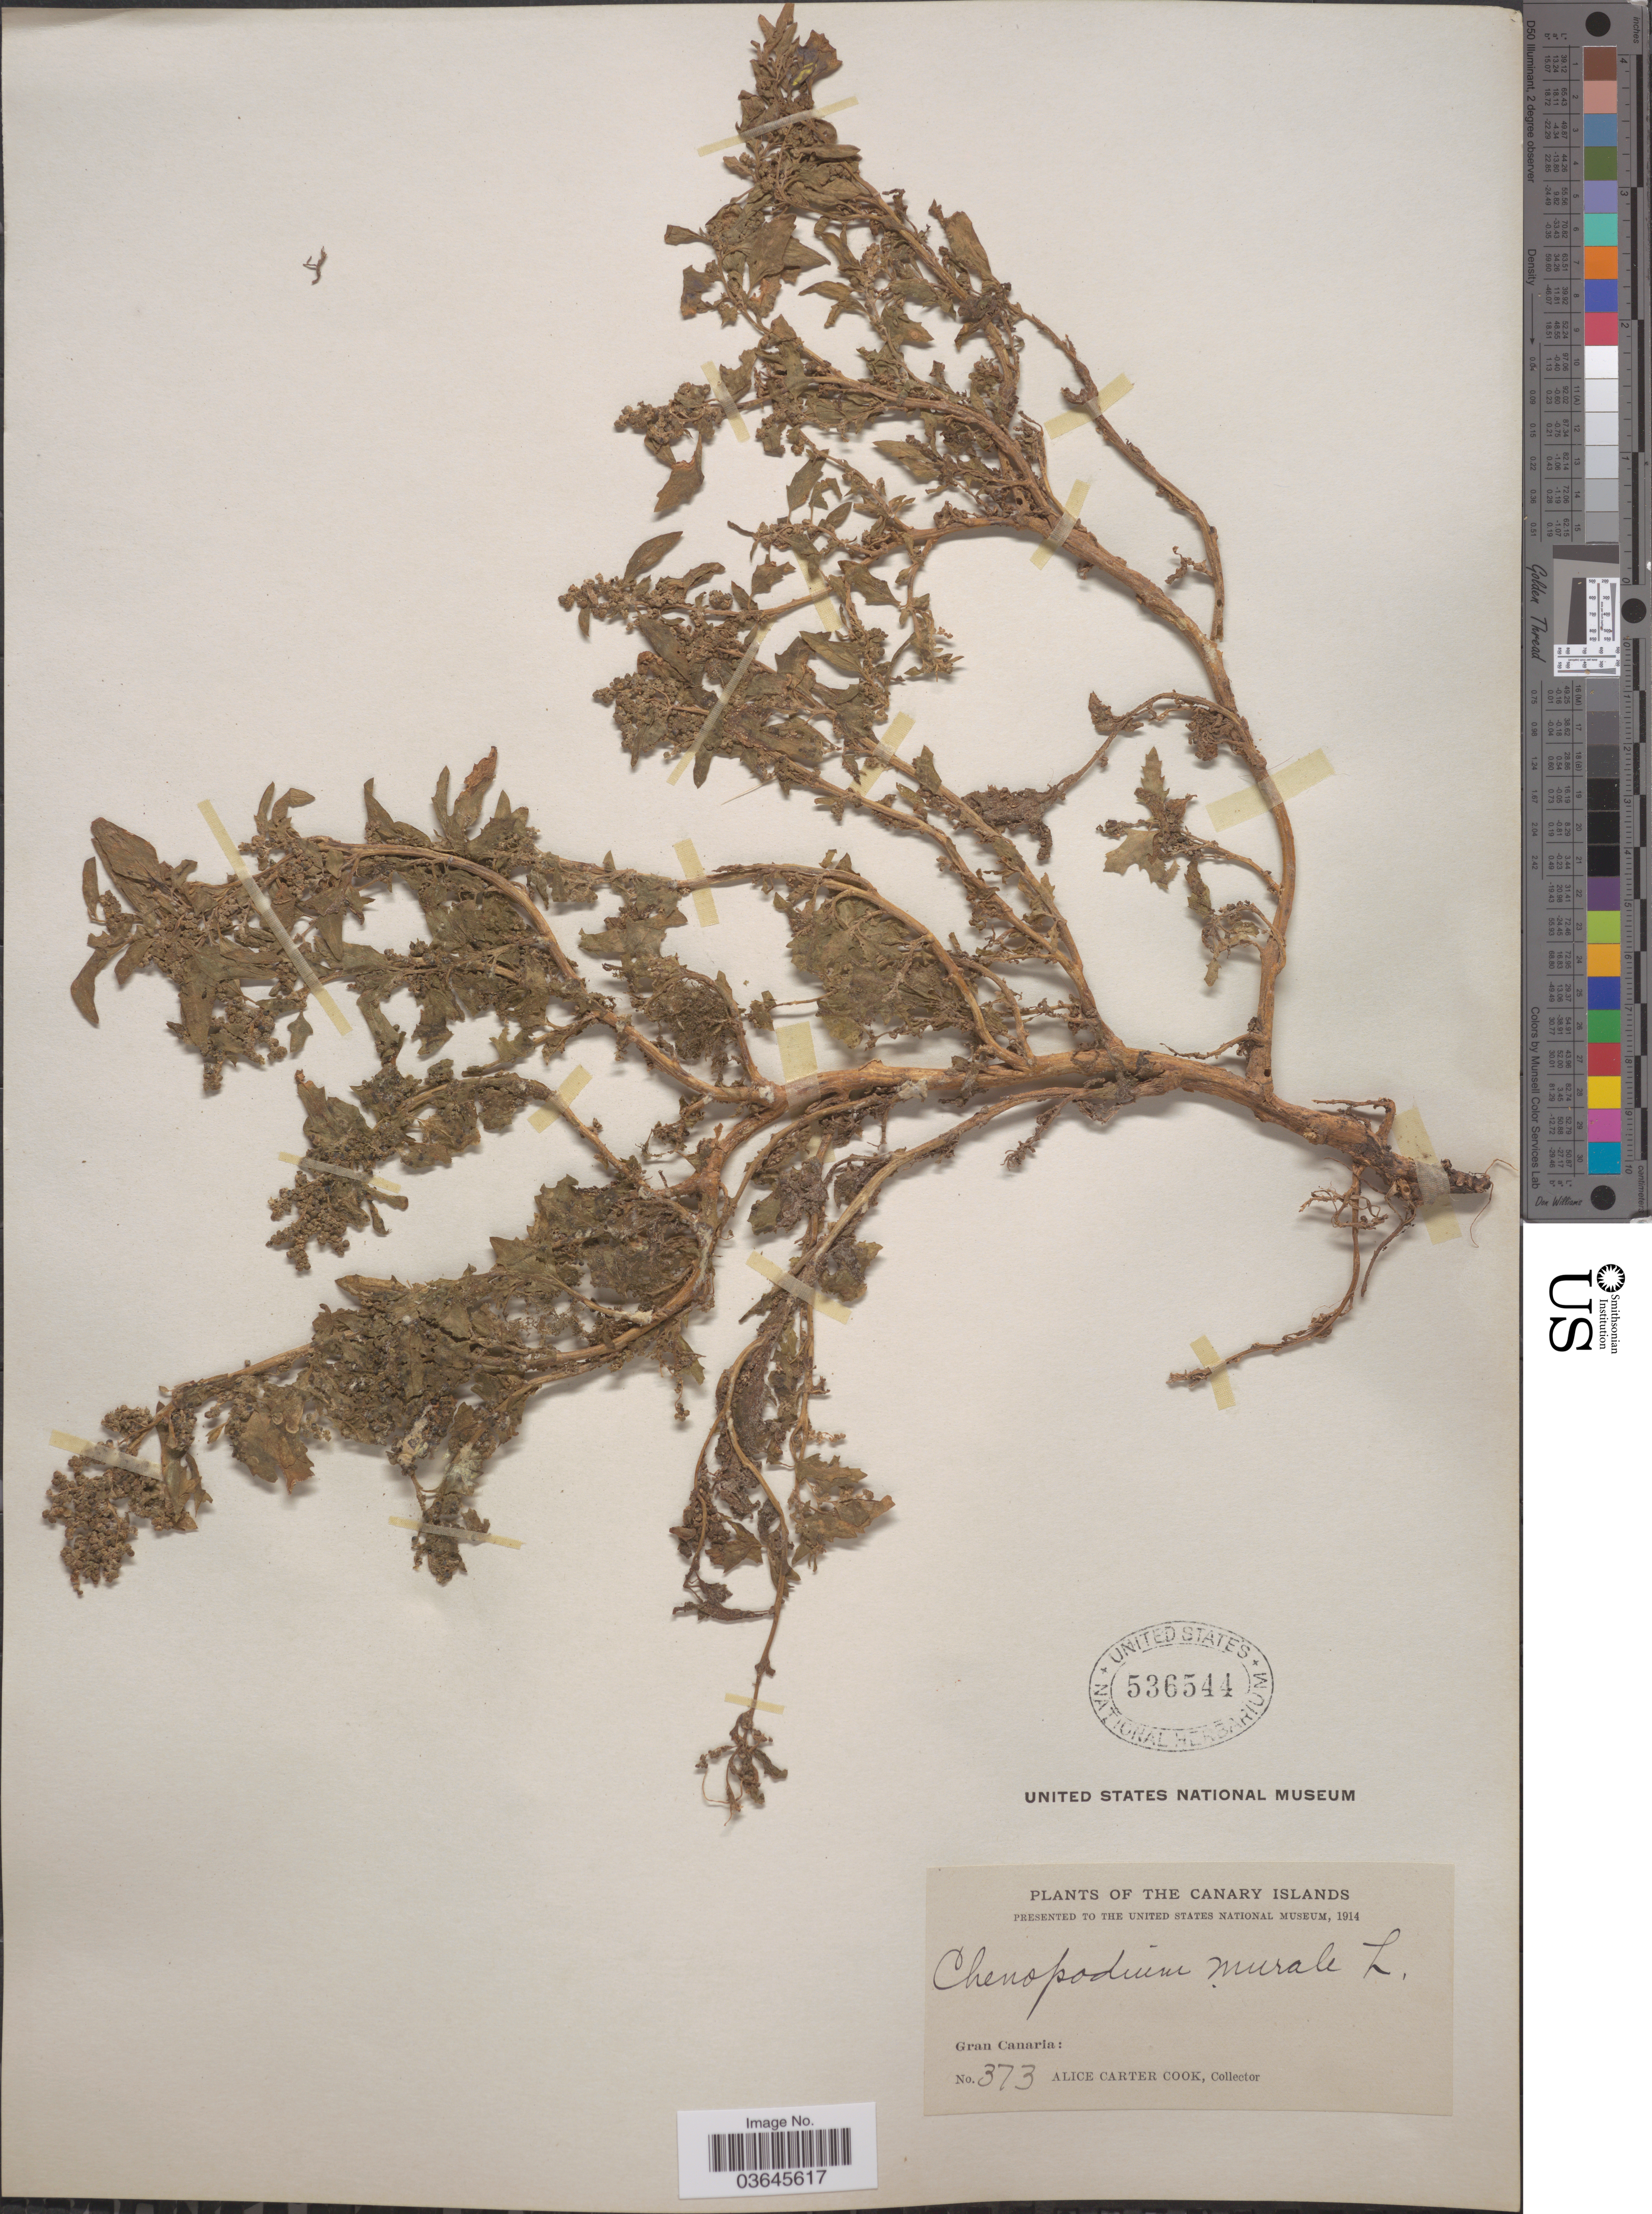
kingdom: Plantae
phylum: Tracheophyta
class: Magnoliopsida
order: Caryophyllales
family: Amaranthaceae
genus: Chenopodium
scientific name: Chenopodium murale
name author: L.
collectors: Alice C. Cook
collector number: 373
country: Spain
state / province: Canarias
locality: The Canary Islands. Gran Canaria.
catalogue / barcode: US 536544